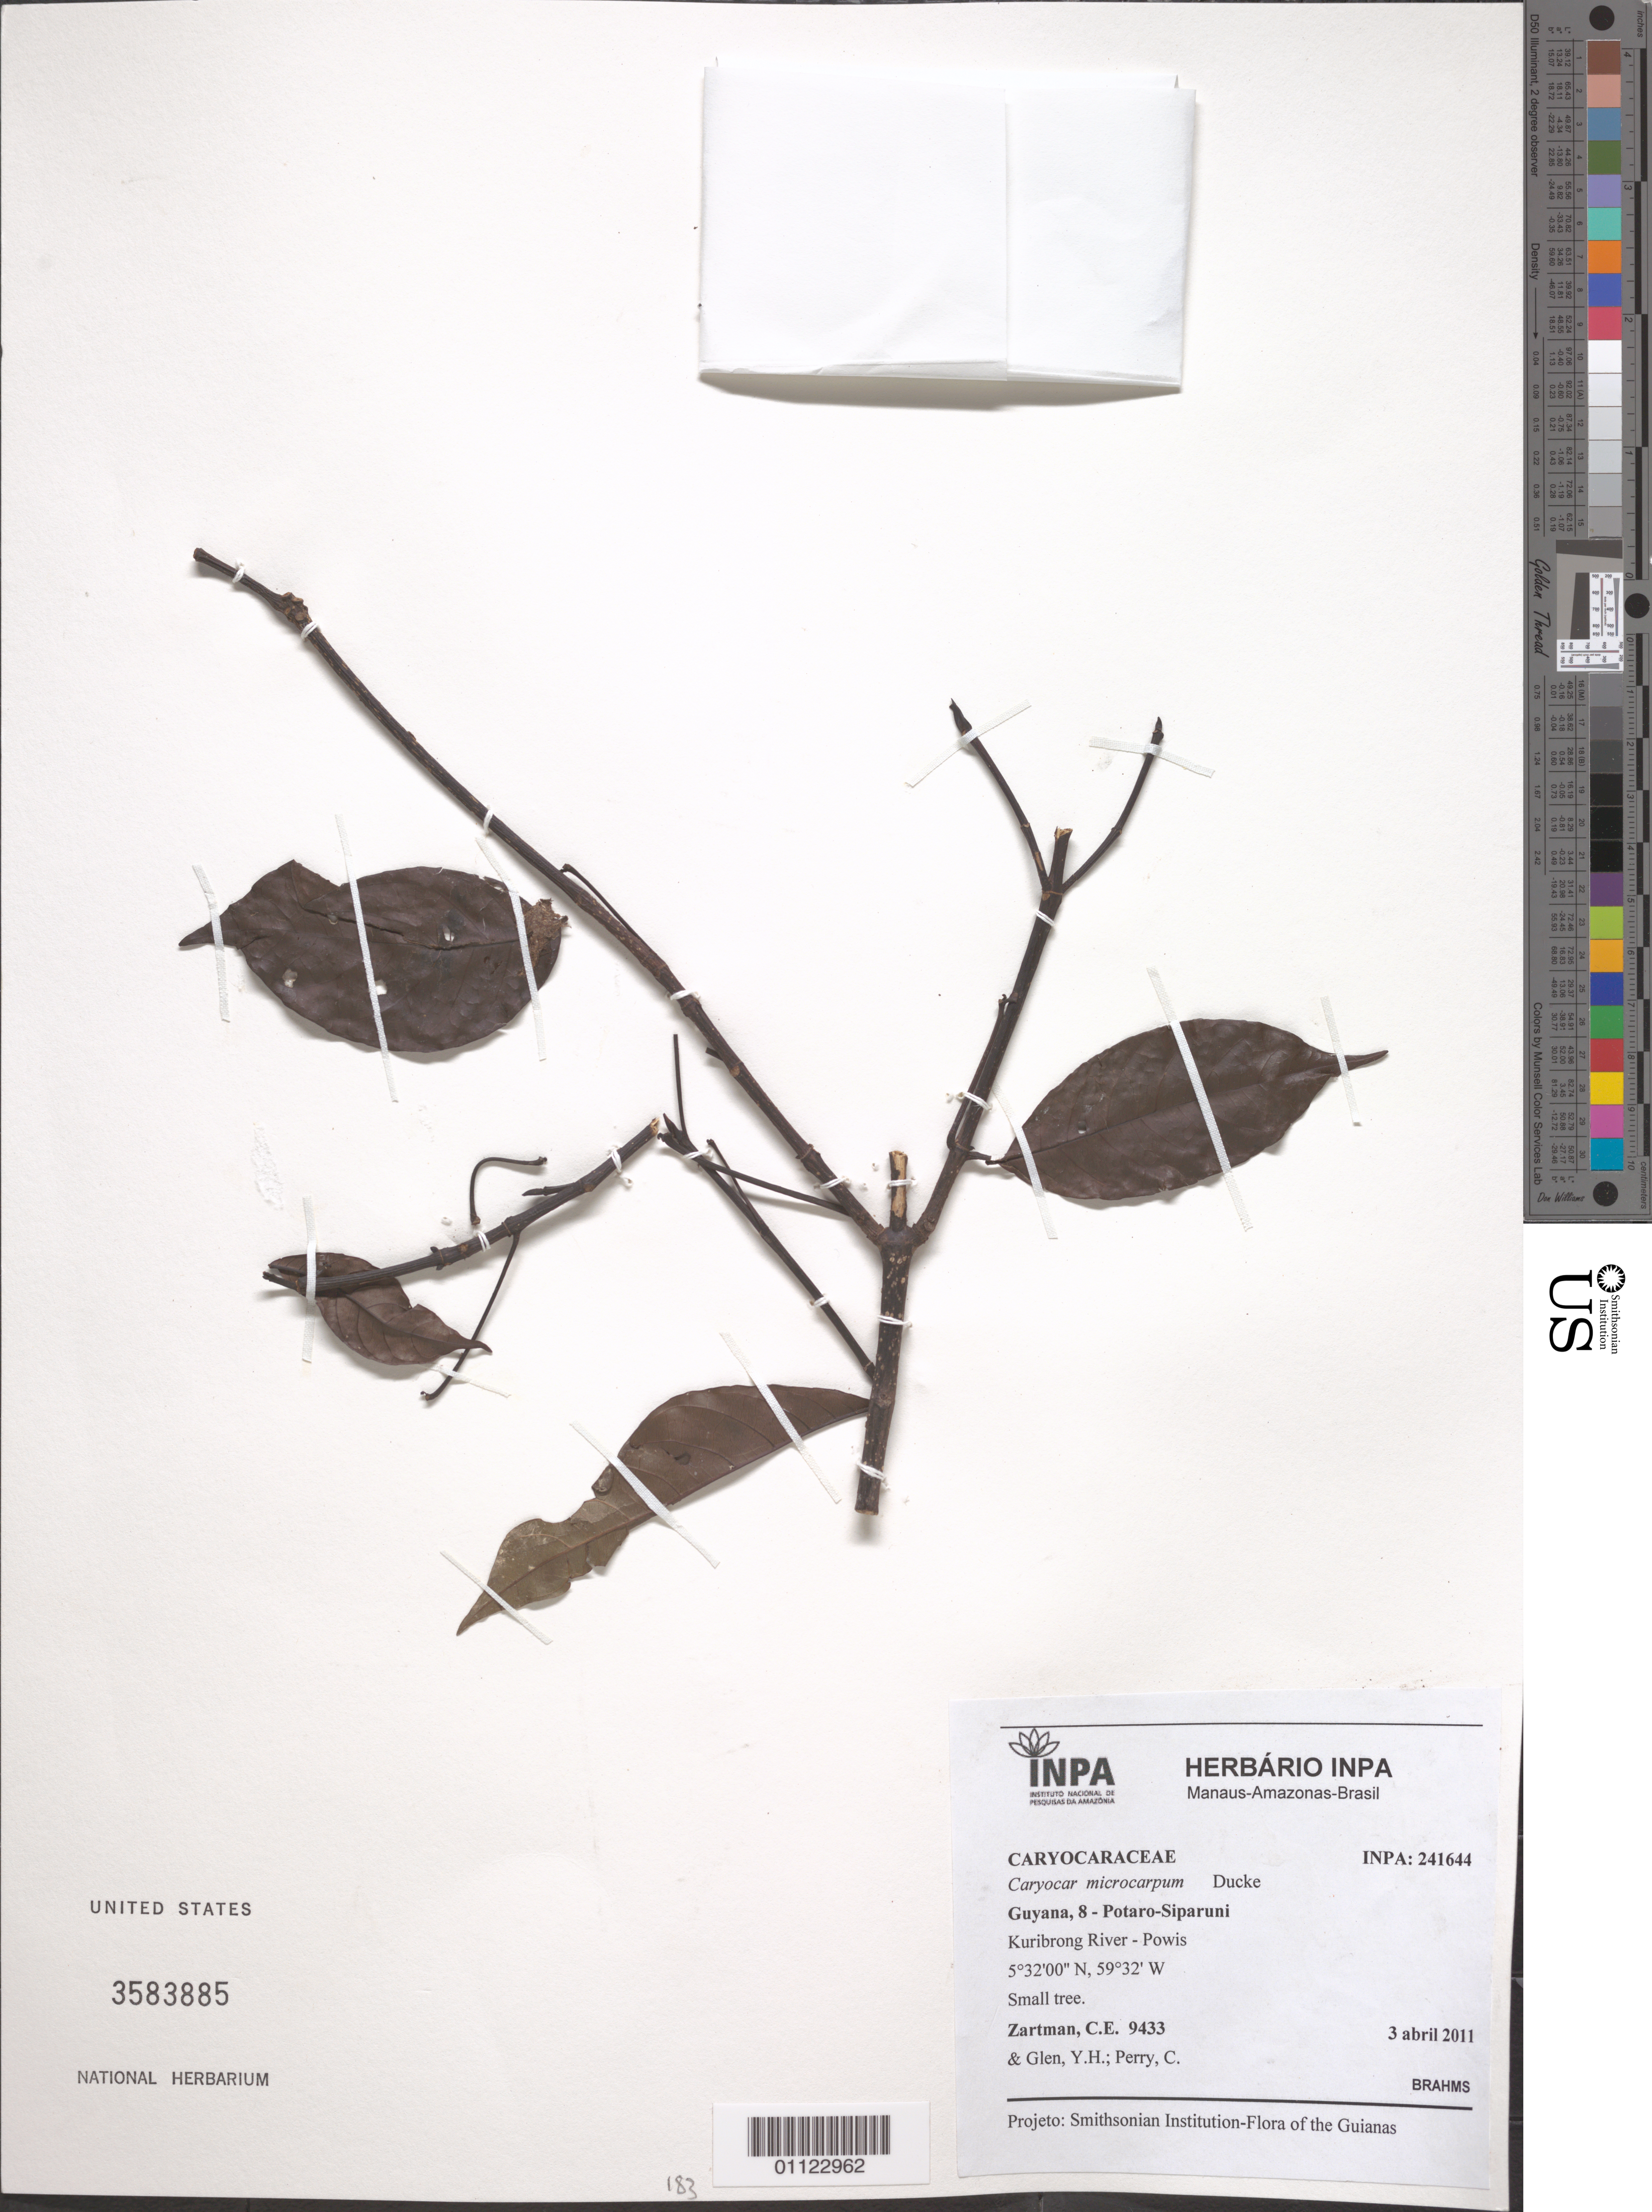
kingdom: Plantae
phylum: Tracheophyta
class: Magnoliopsida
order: Malpighiales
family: Caryocaraceae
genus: Caryocar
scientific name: Caryocar microcarpum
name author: Ducke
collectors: C. Zartman, Y. Glen & C. Perry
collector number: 9433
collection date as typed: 3-Apr-11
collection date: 1911-04-03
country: Guyana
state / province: Potaro-Siparuni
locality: Kuribrong River - Powis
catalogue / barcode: US 3583885